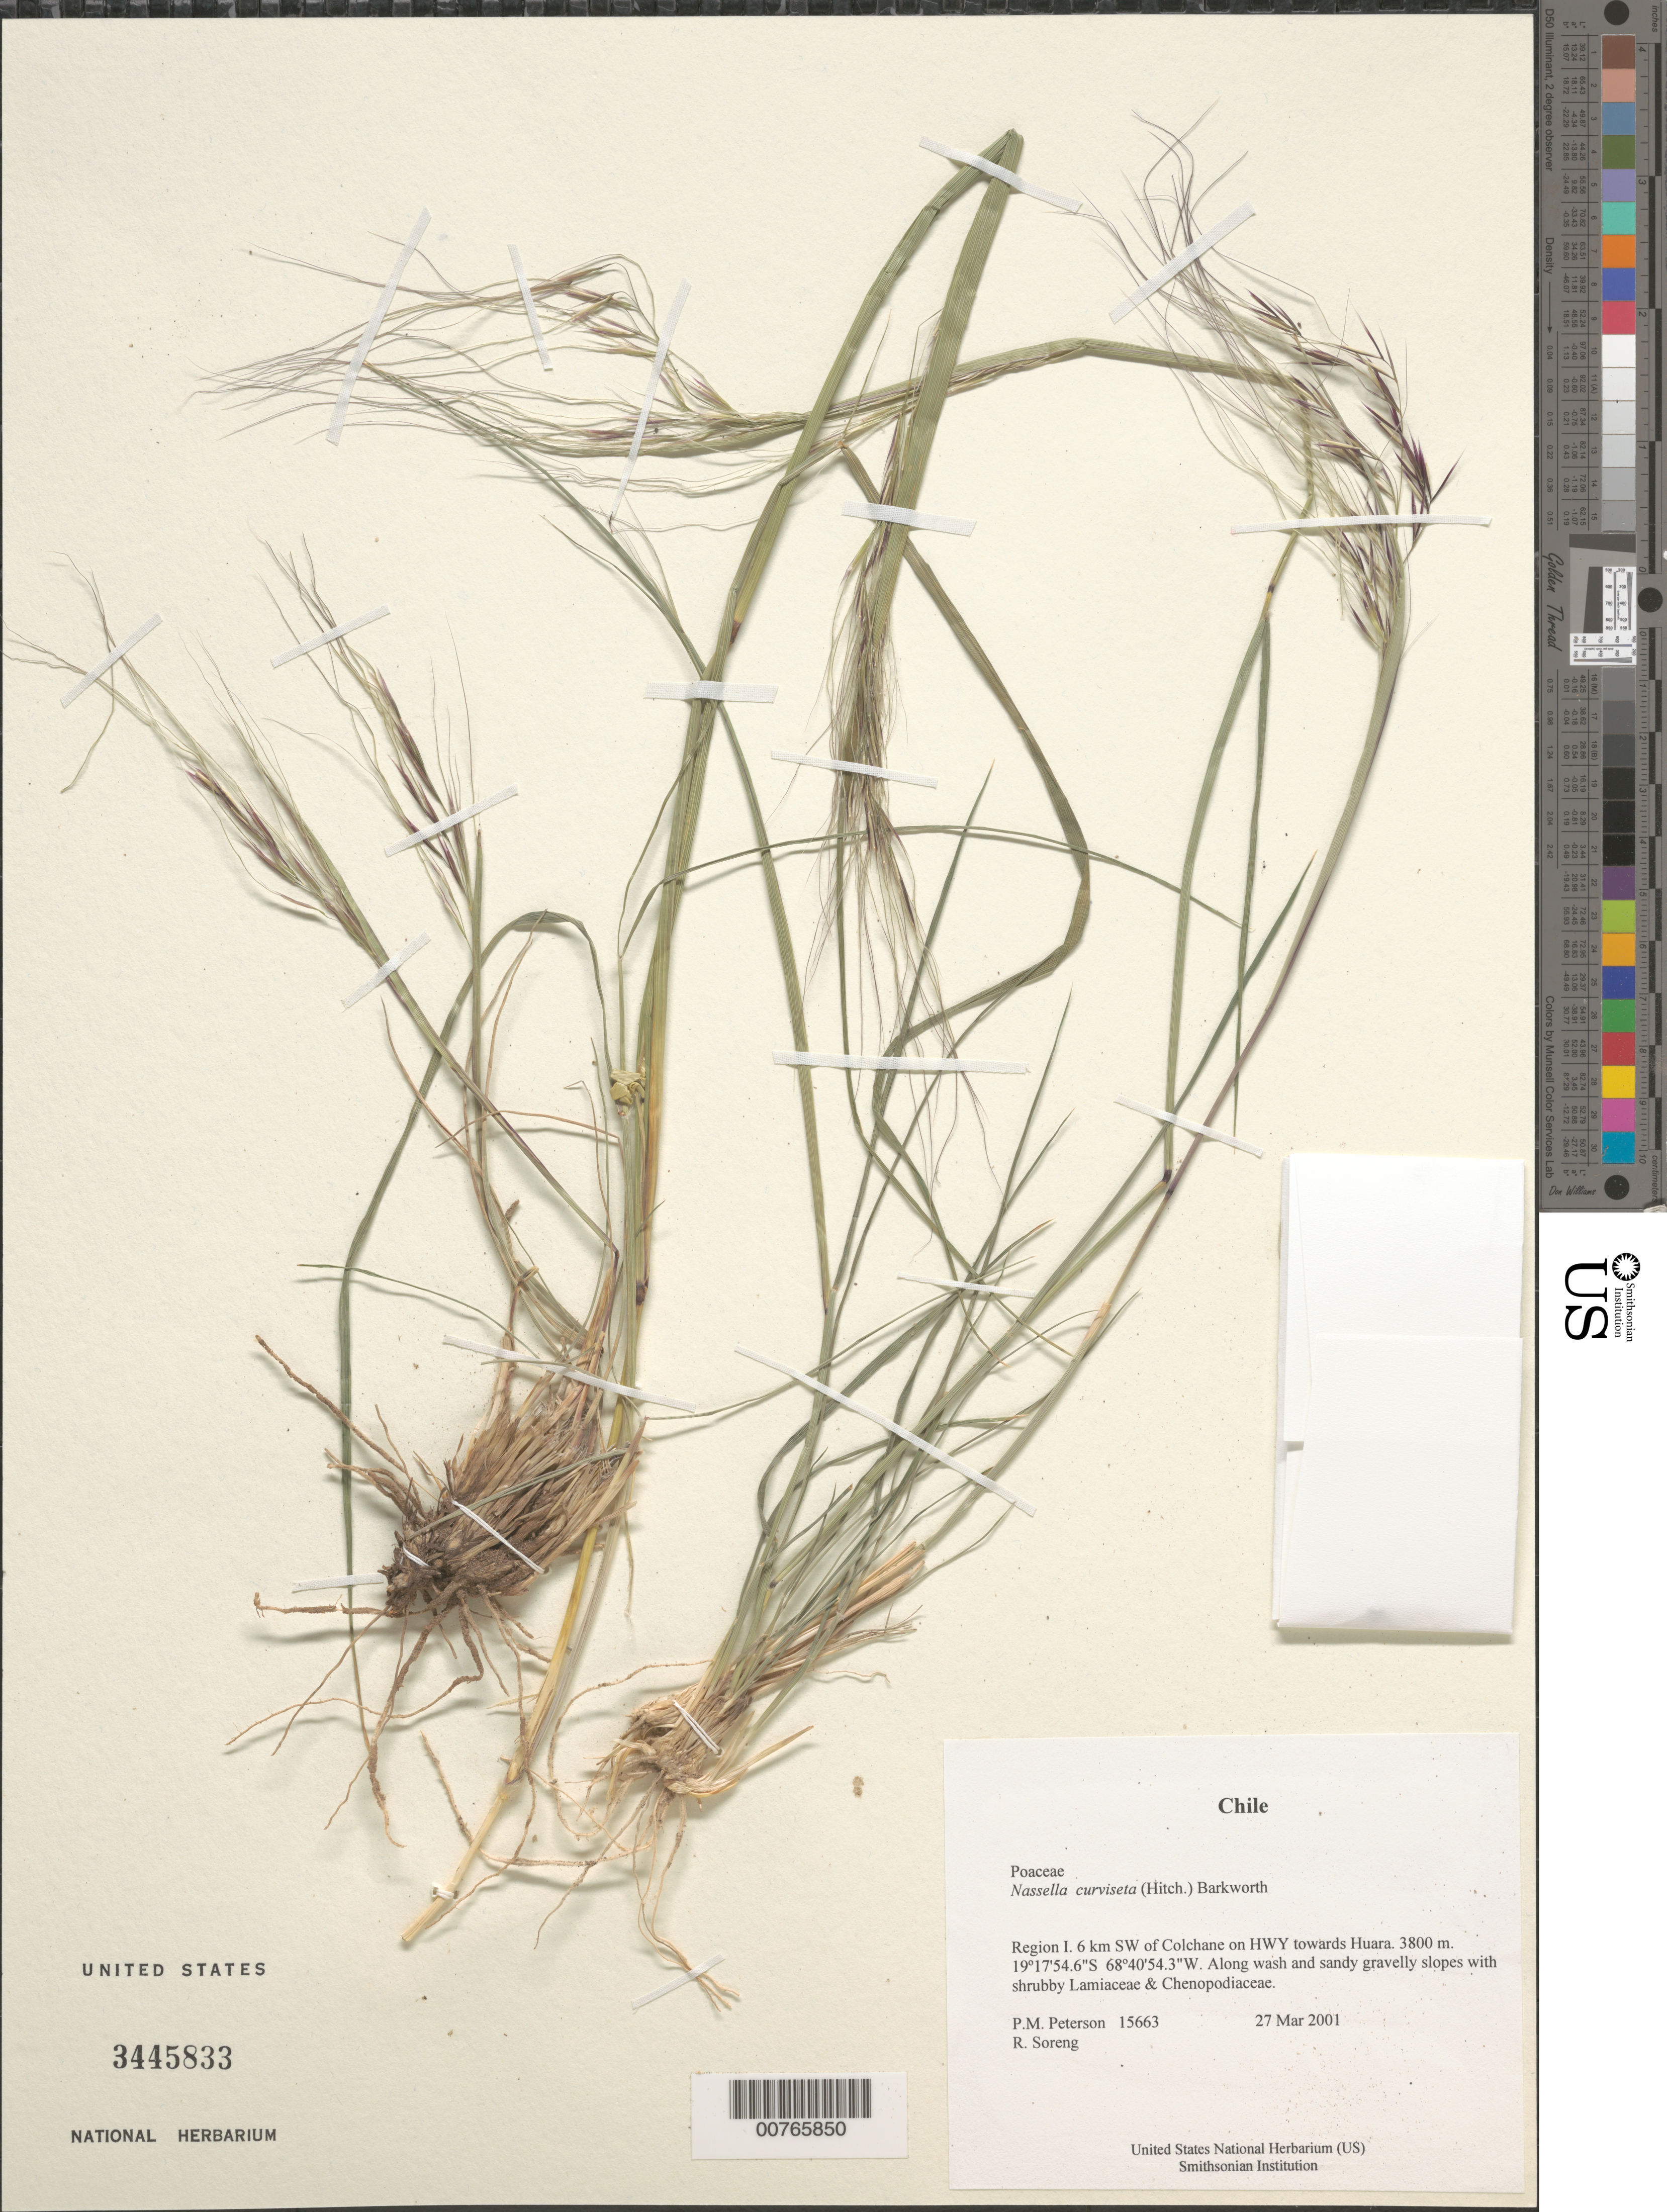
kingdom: Plantae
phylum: Tracheophyta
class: Liliopsida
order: Poales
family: Poaceae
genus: Nassella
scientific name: Nassella curviseta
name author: (Hitchc.) Barkworth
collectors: P. M. Peterson & R. J. Soreng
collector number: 15663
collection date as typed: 27 Mar 2001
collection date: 2001-03-27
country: Chile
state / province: Tarapacá (I)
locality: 6 km SW of Colchane on HWY towards Huara.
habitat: Along wash and sandy gravelly slopes with shruby Lamiaceae & Chenopodiaceae.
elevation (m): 3800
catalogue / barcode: US 3445833